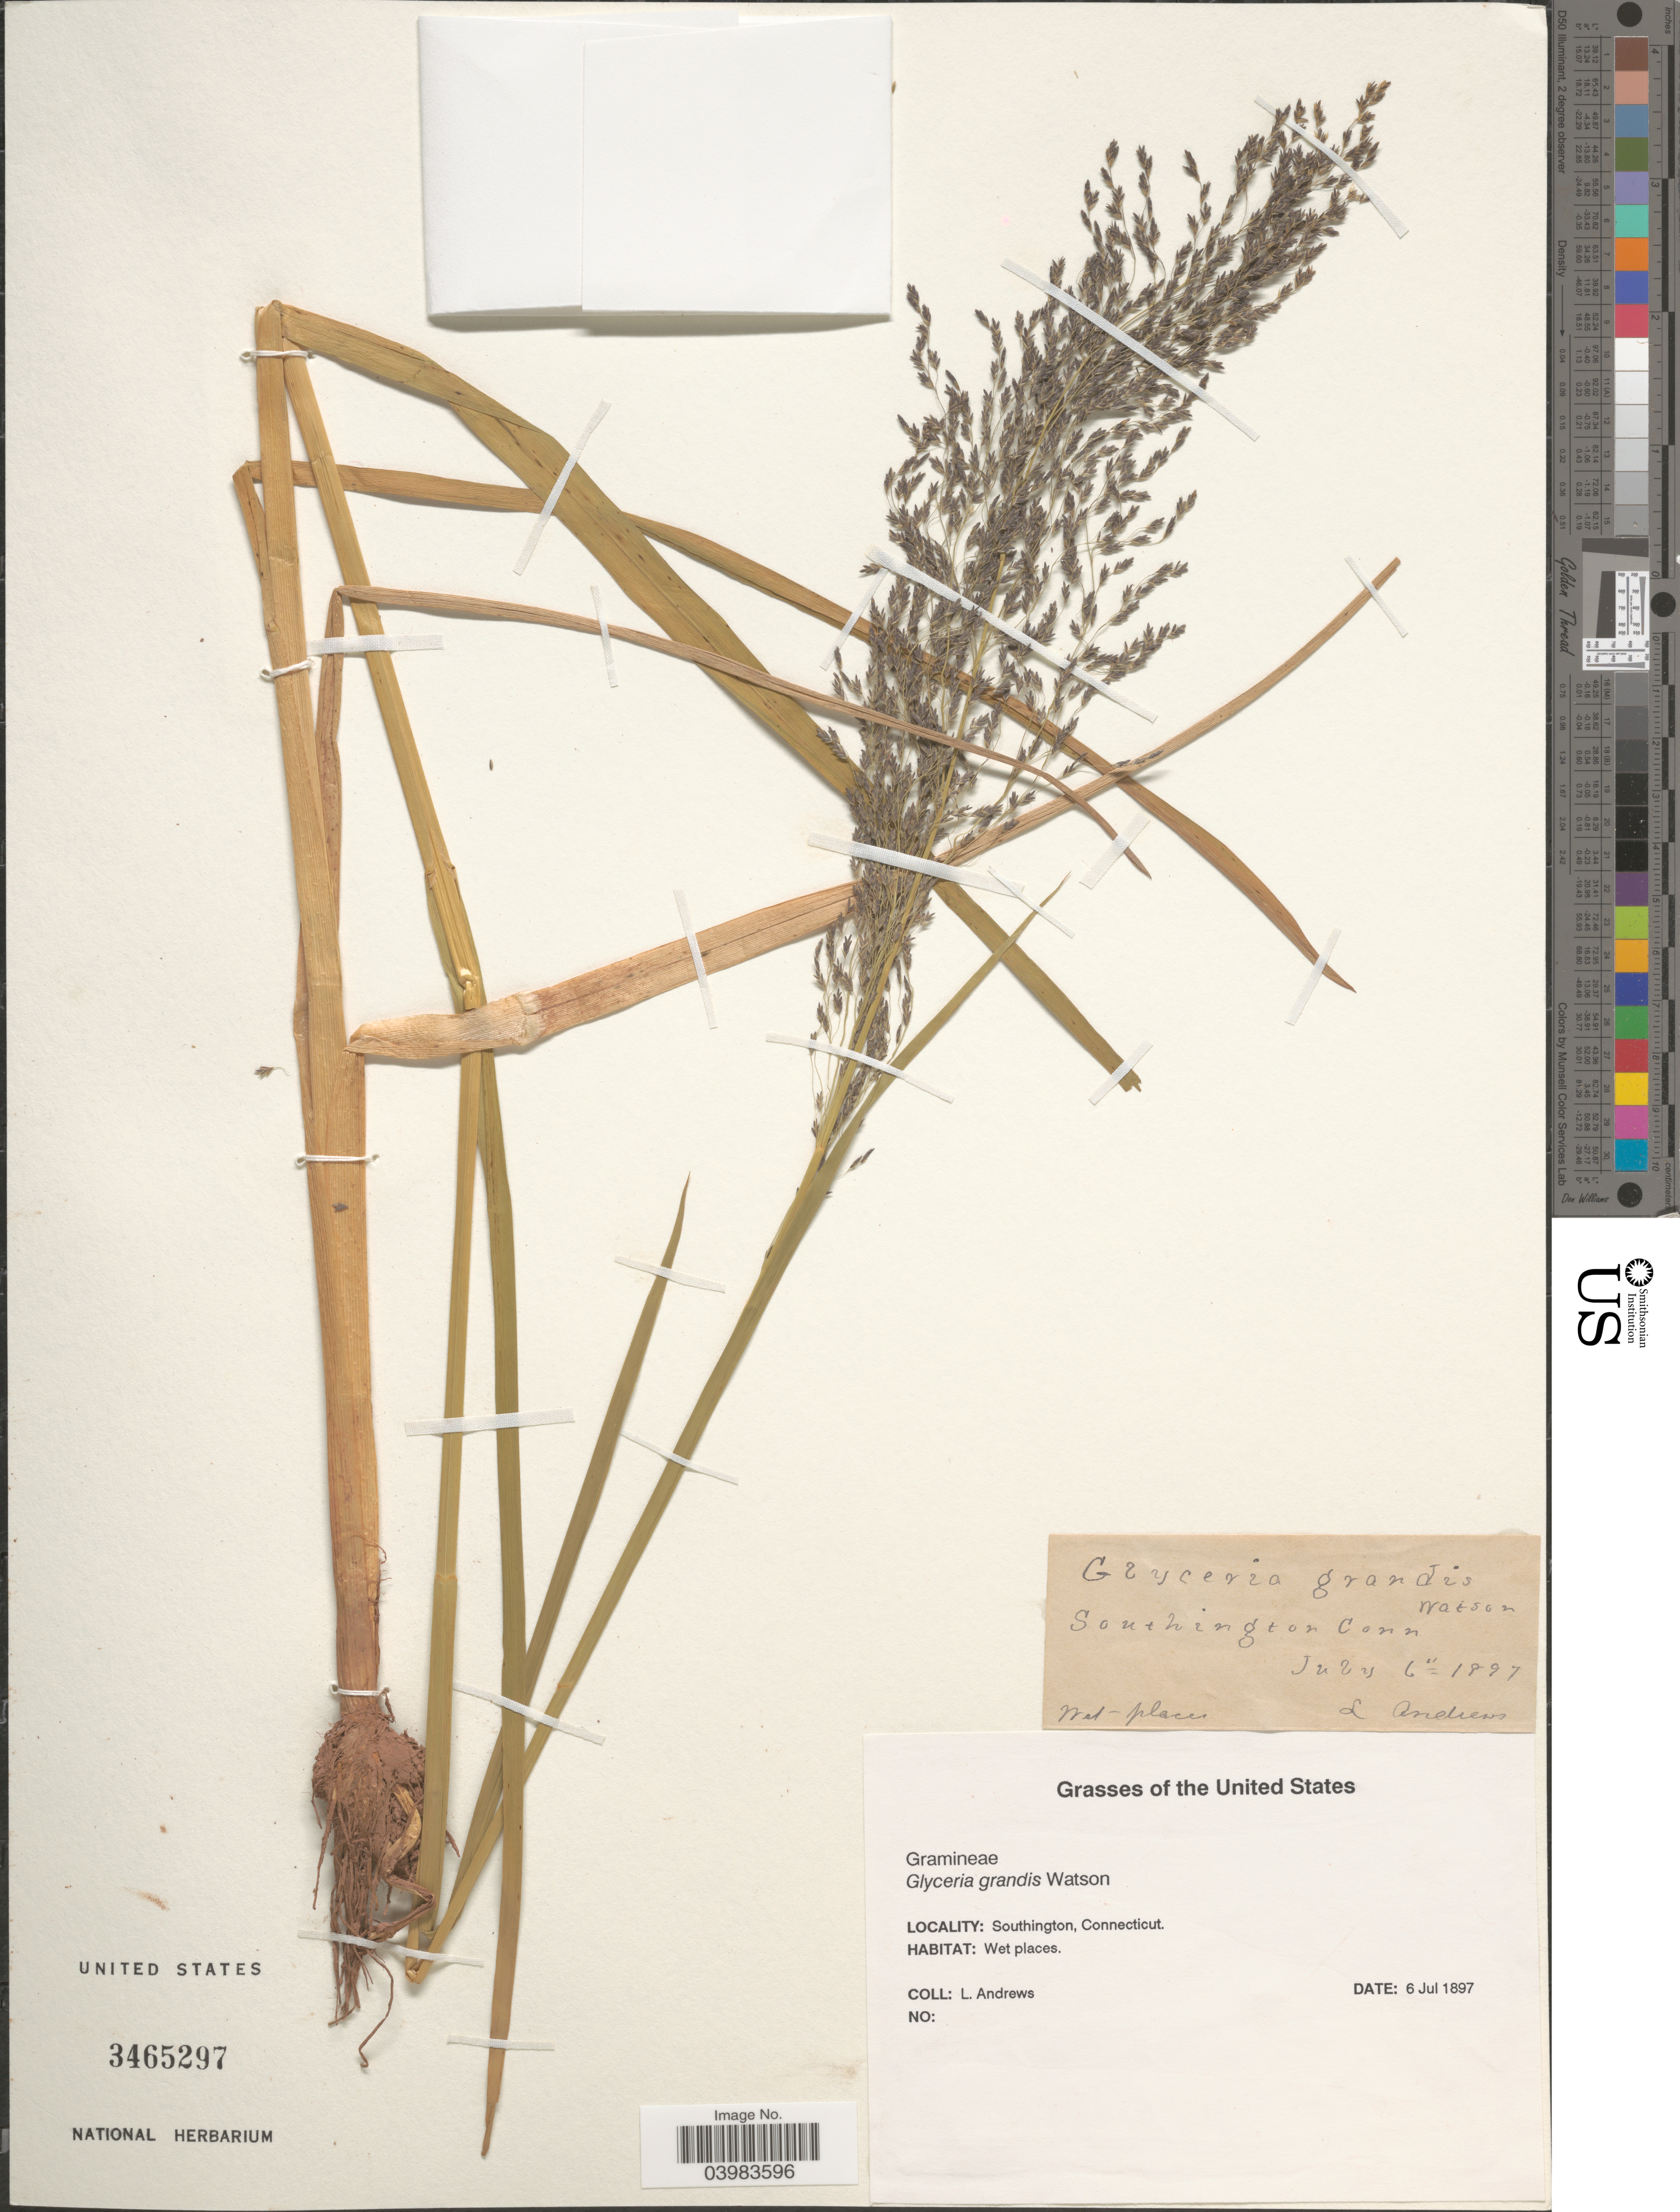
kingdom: Plantae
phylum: Tracheophyta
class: Liliopsida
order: Poales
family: Poaceae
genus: Glyceria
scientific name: Glyceria grandis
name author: S. Watson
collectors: L. Andrews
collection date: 1897-07-06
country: United States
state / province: Connecticut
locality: Southington.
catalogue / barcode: US 3465297